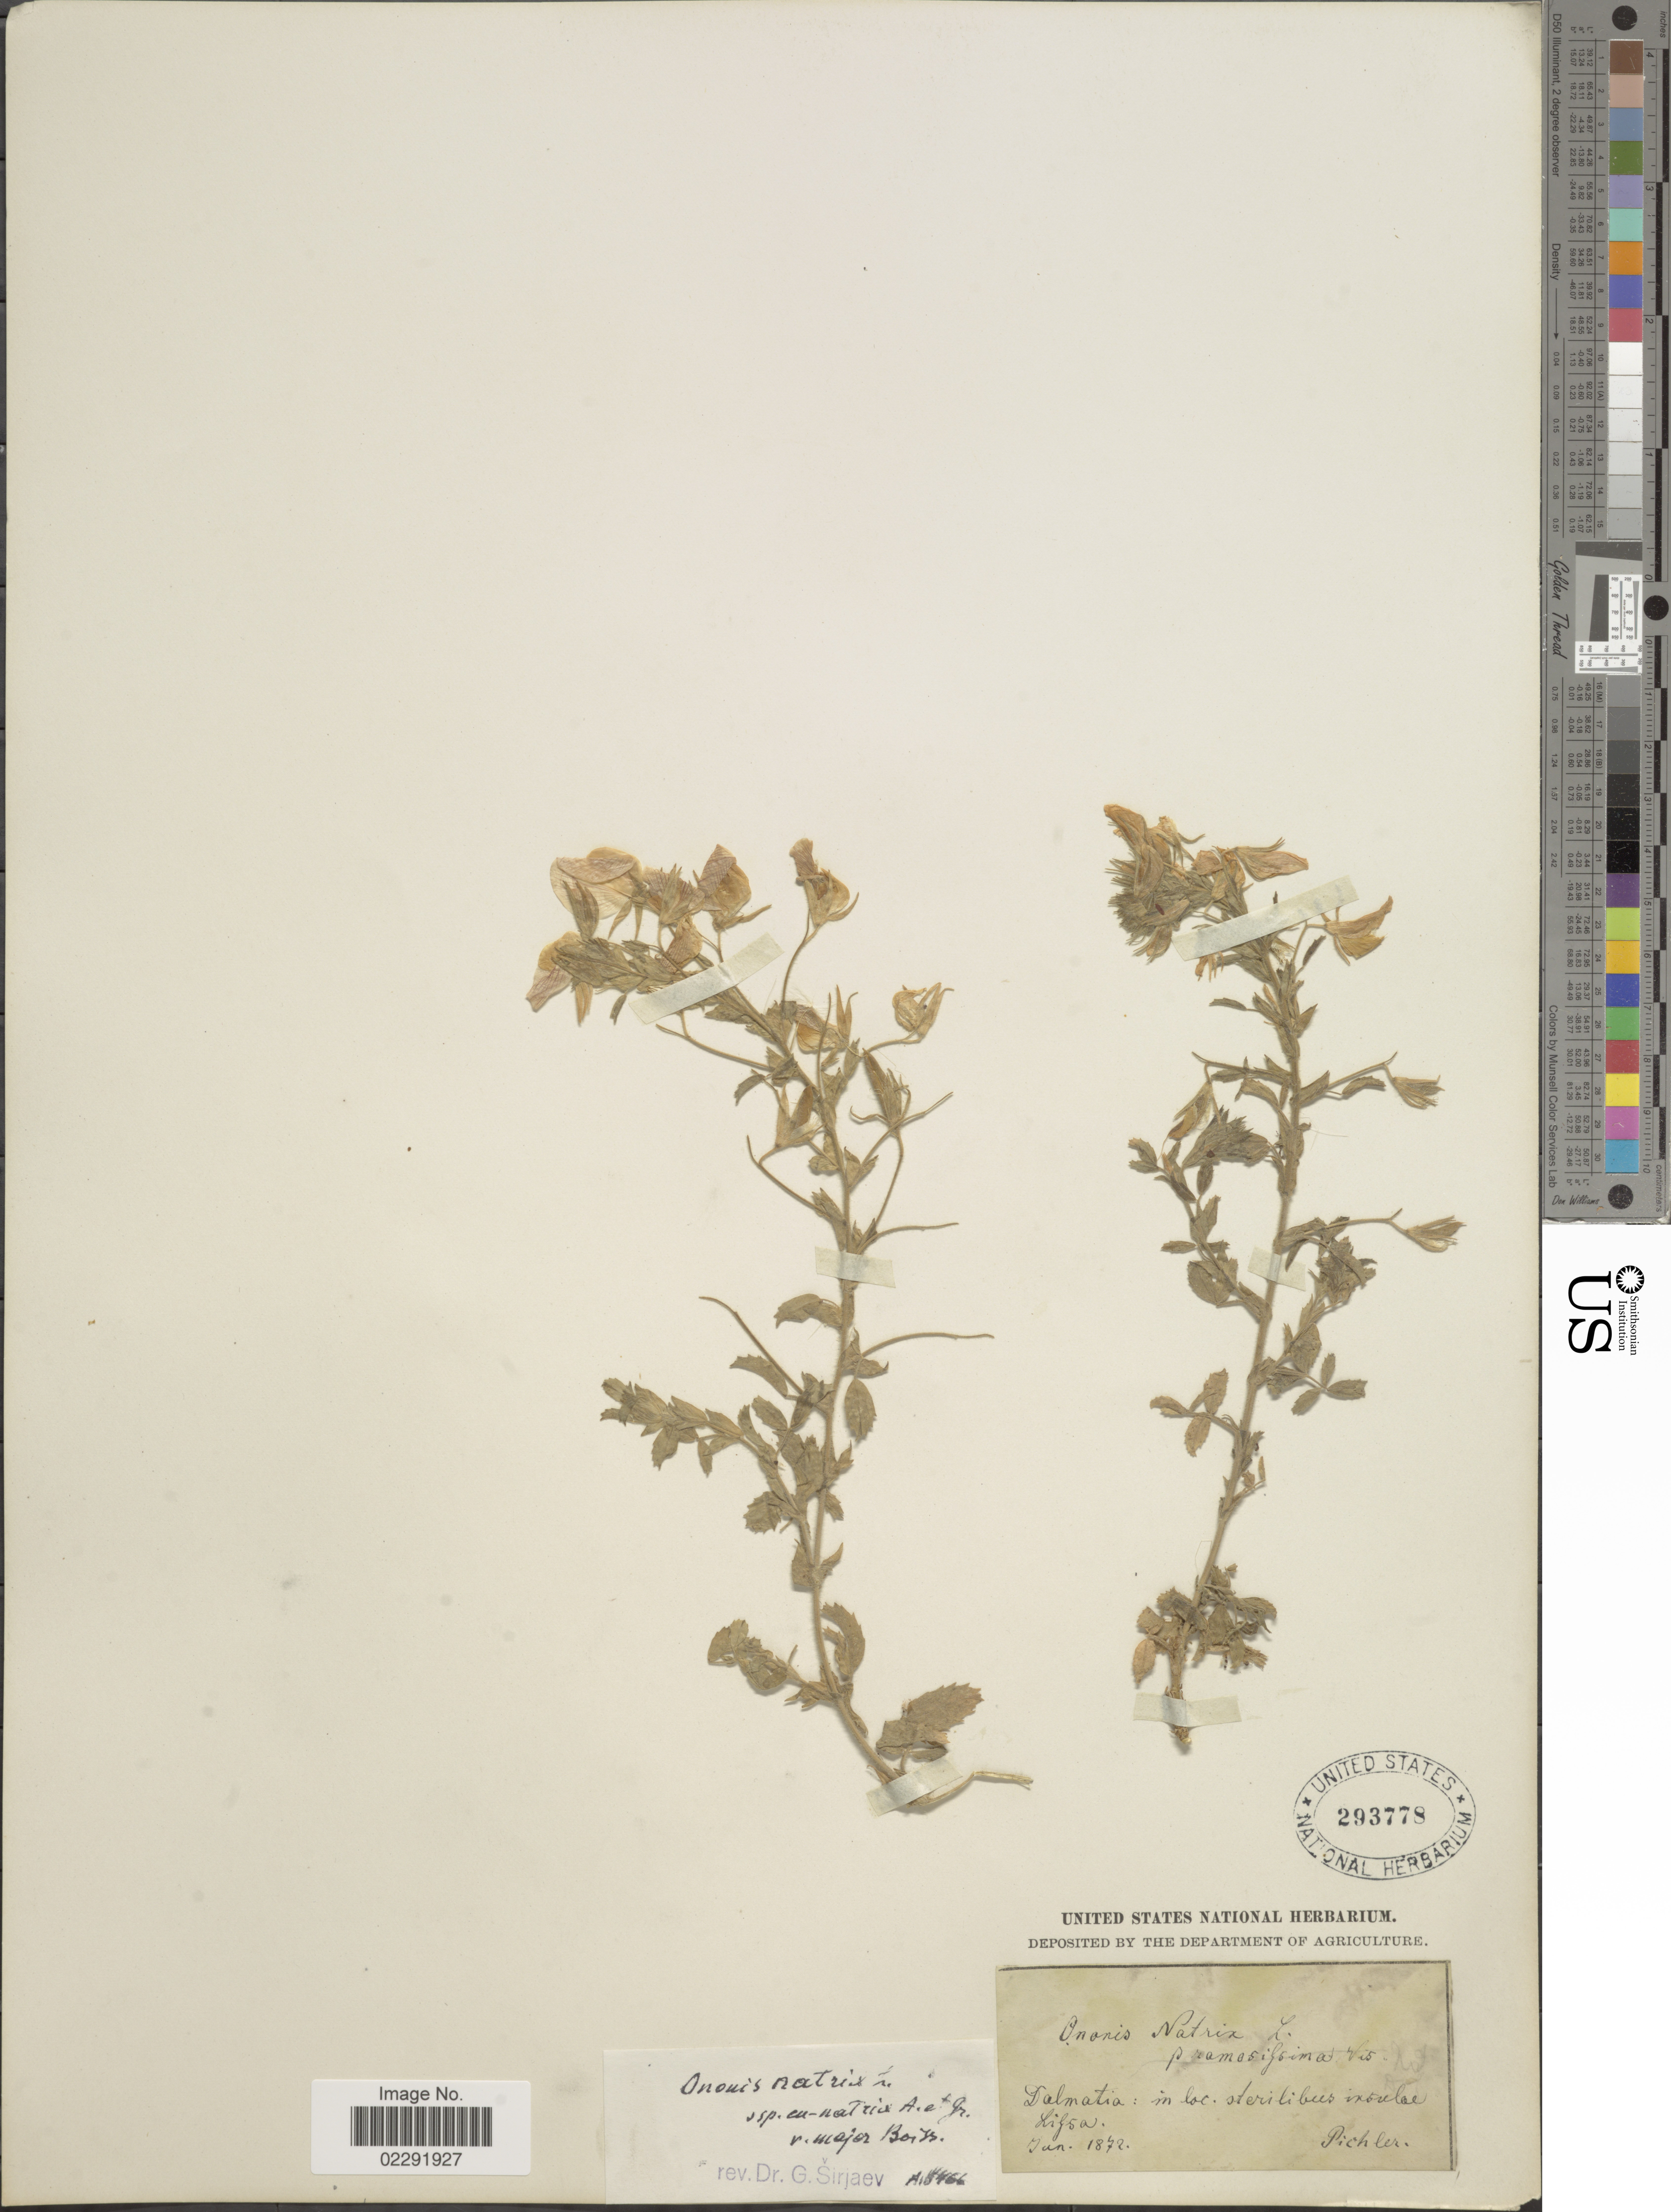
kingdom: Plantae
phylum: Tracheophyta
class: Magnoliopsida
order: Fabales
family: Fabaceae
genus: Ononis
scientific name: Ononis natrix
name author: L.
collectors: Pichler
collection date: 1872-06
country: Croatia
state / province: Split-Dalmatia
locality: Dalmatia: in loc. sterilibus insulae Hifsa. [interpreted]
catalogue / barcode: US 293778